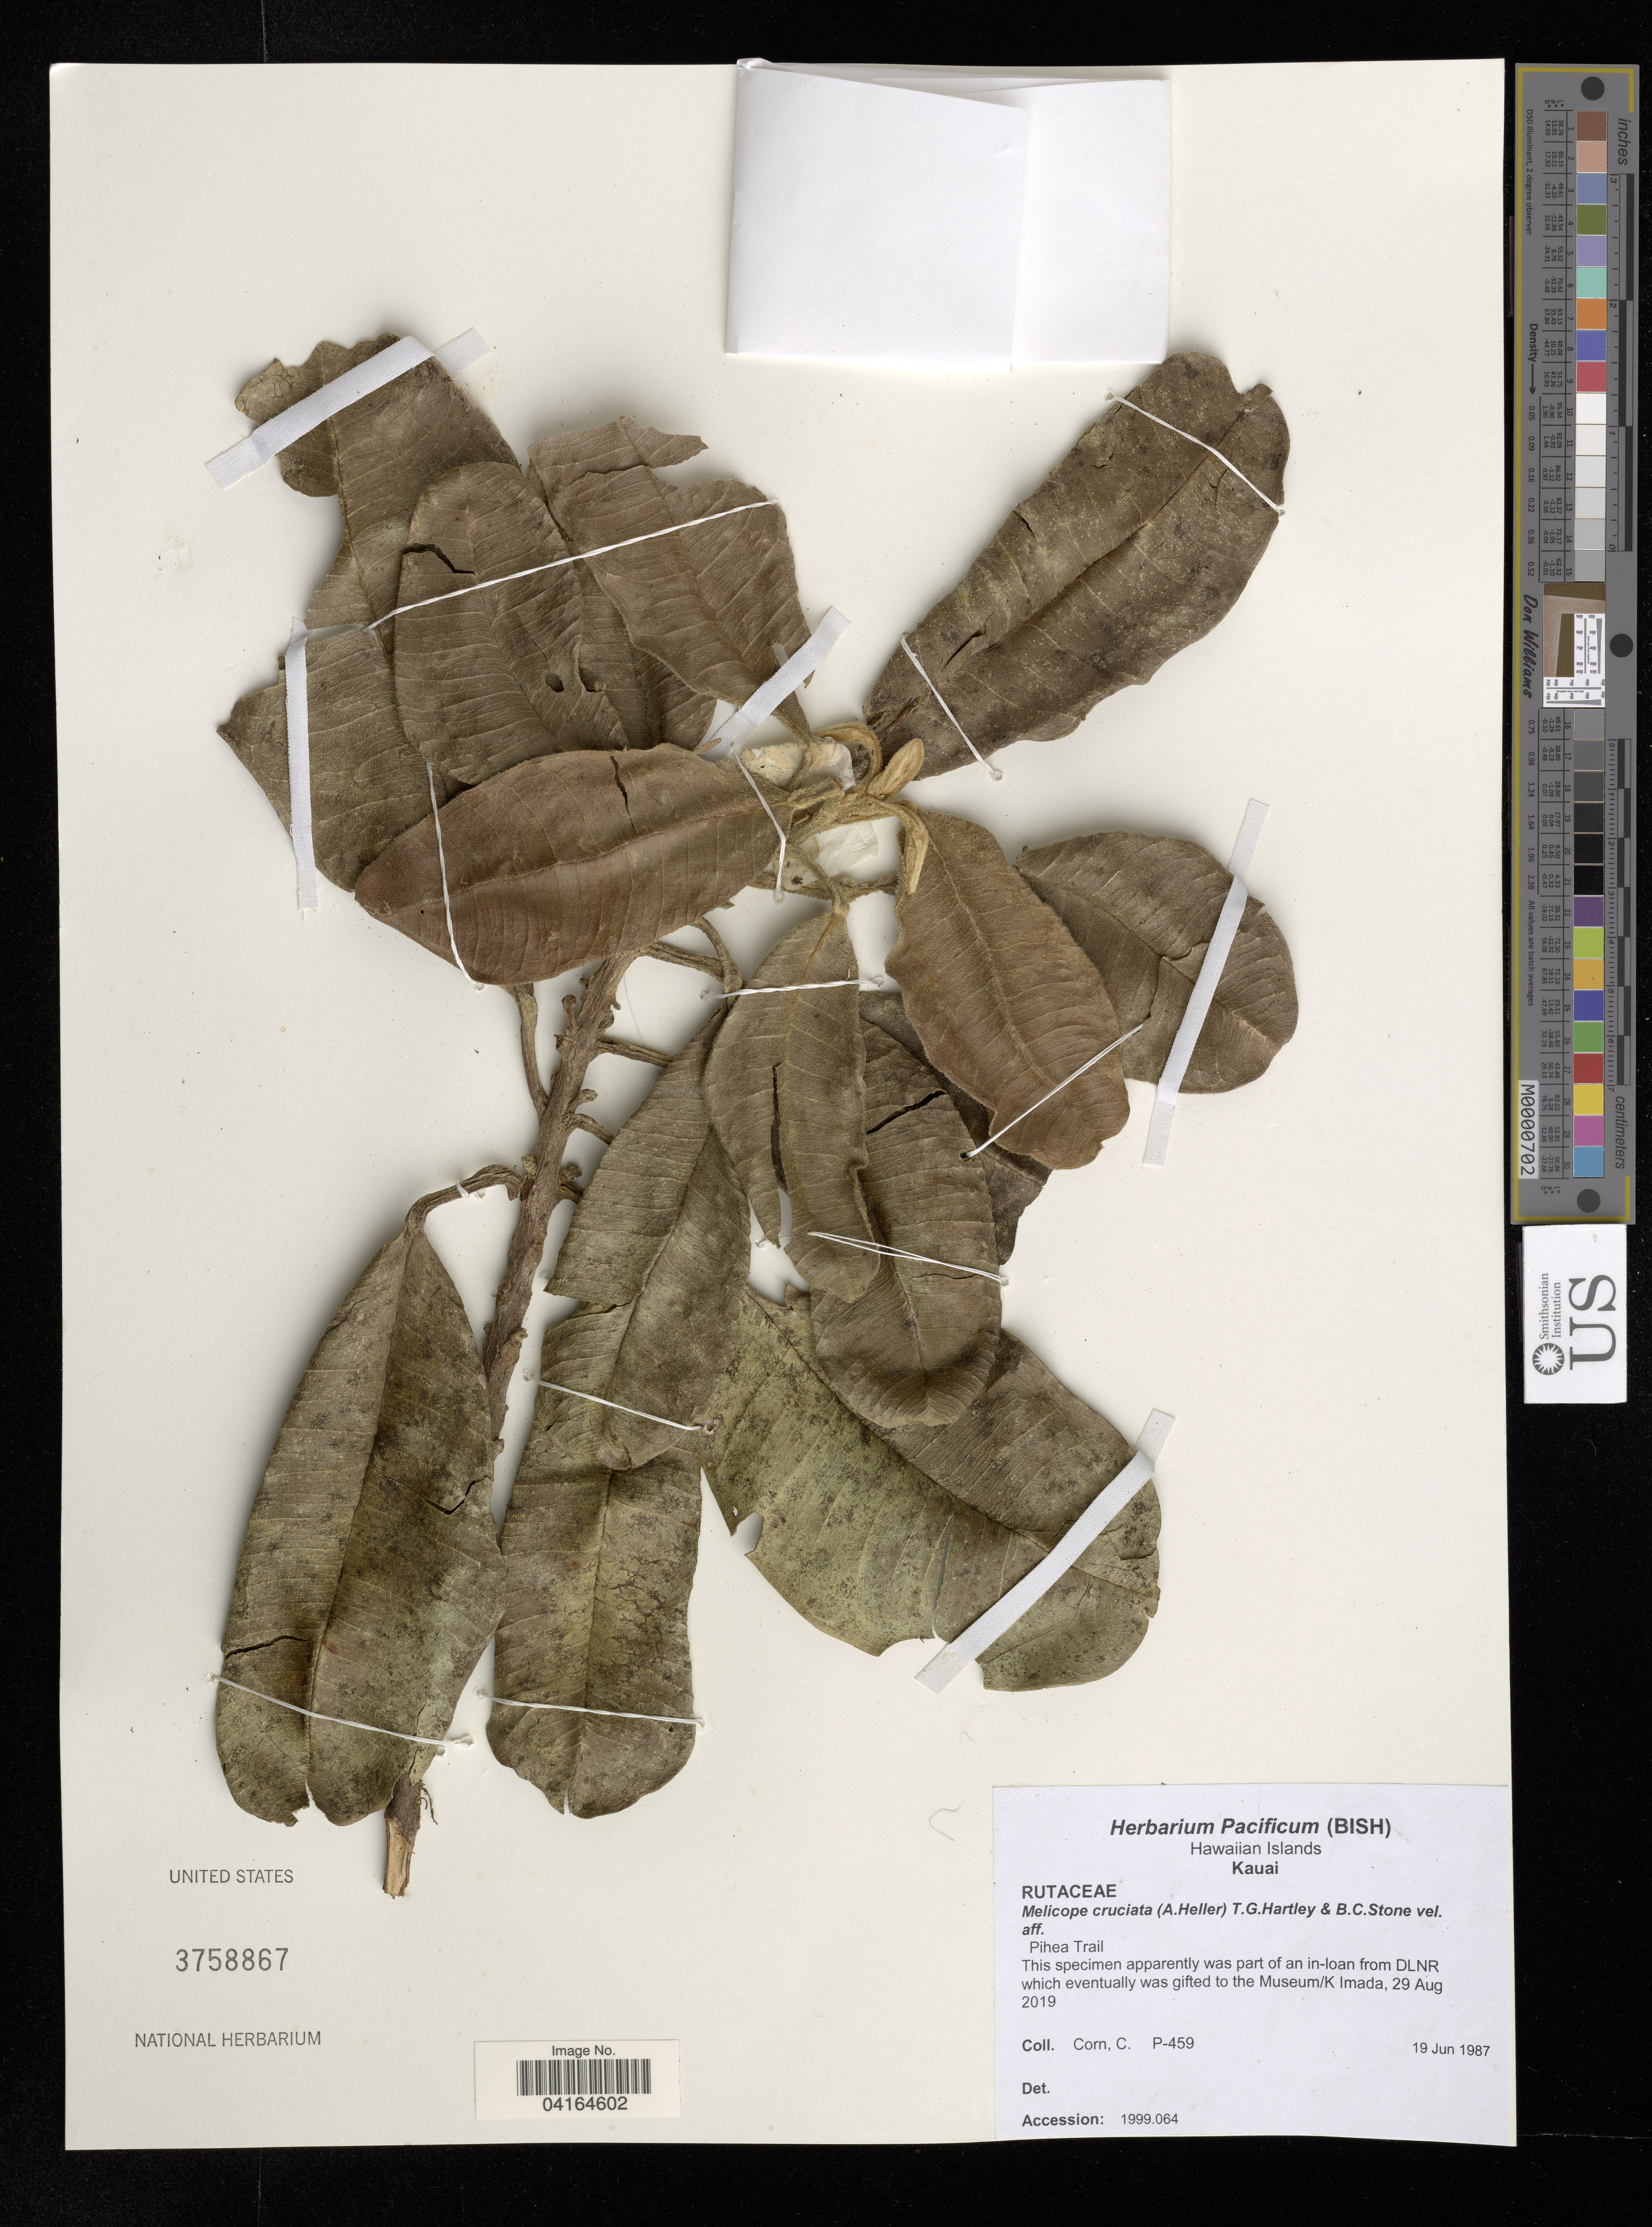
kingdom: Plantae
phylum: Tracheophyta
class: Magnoliopsida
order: Sapindales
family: Rutaceae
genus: Melicope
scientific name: Melicope cruciata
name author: (A. Heller) T.G. Hartley & B.C. Stone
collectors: C. Corn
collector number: P-459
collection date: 1987-06-19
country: United States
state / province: Hawaii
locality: Hawaiian Islands. Kauai. Pihea Trail.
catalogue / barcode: US 3758867